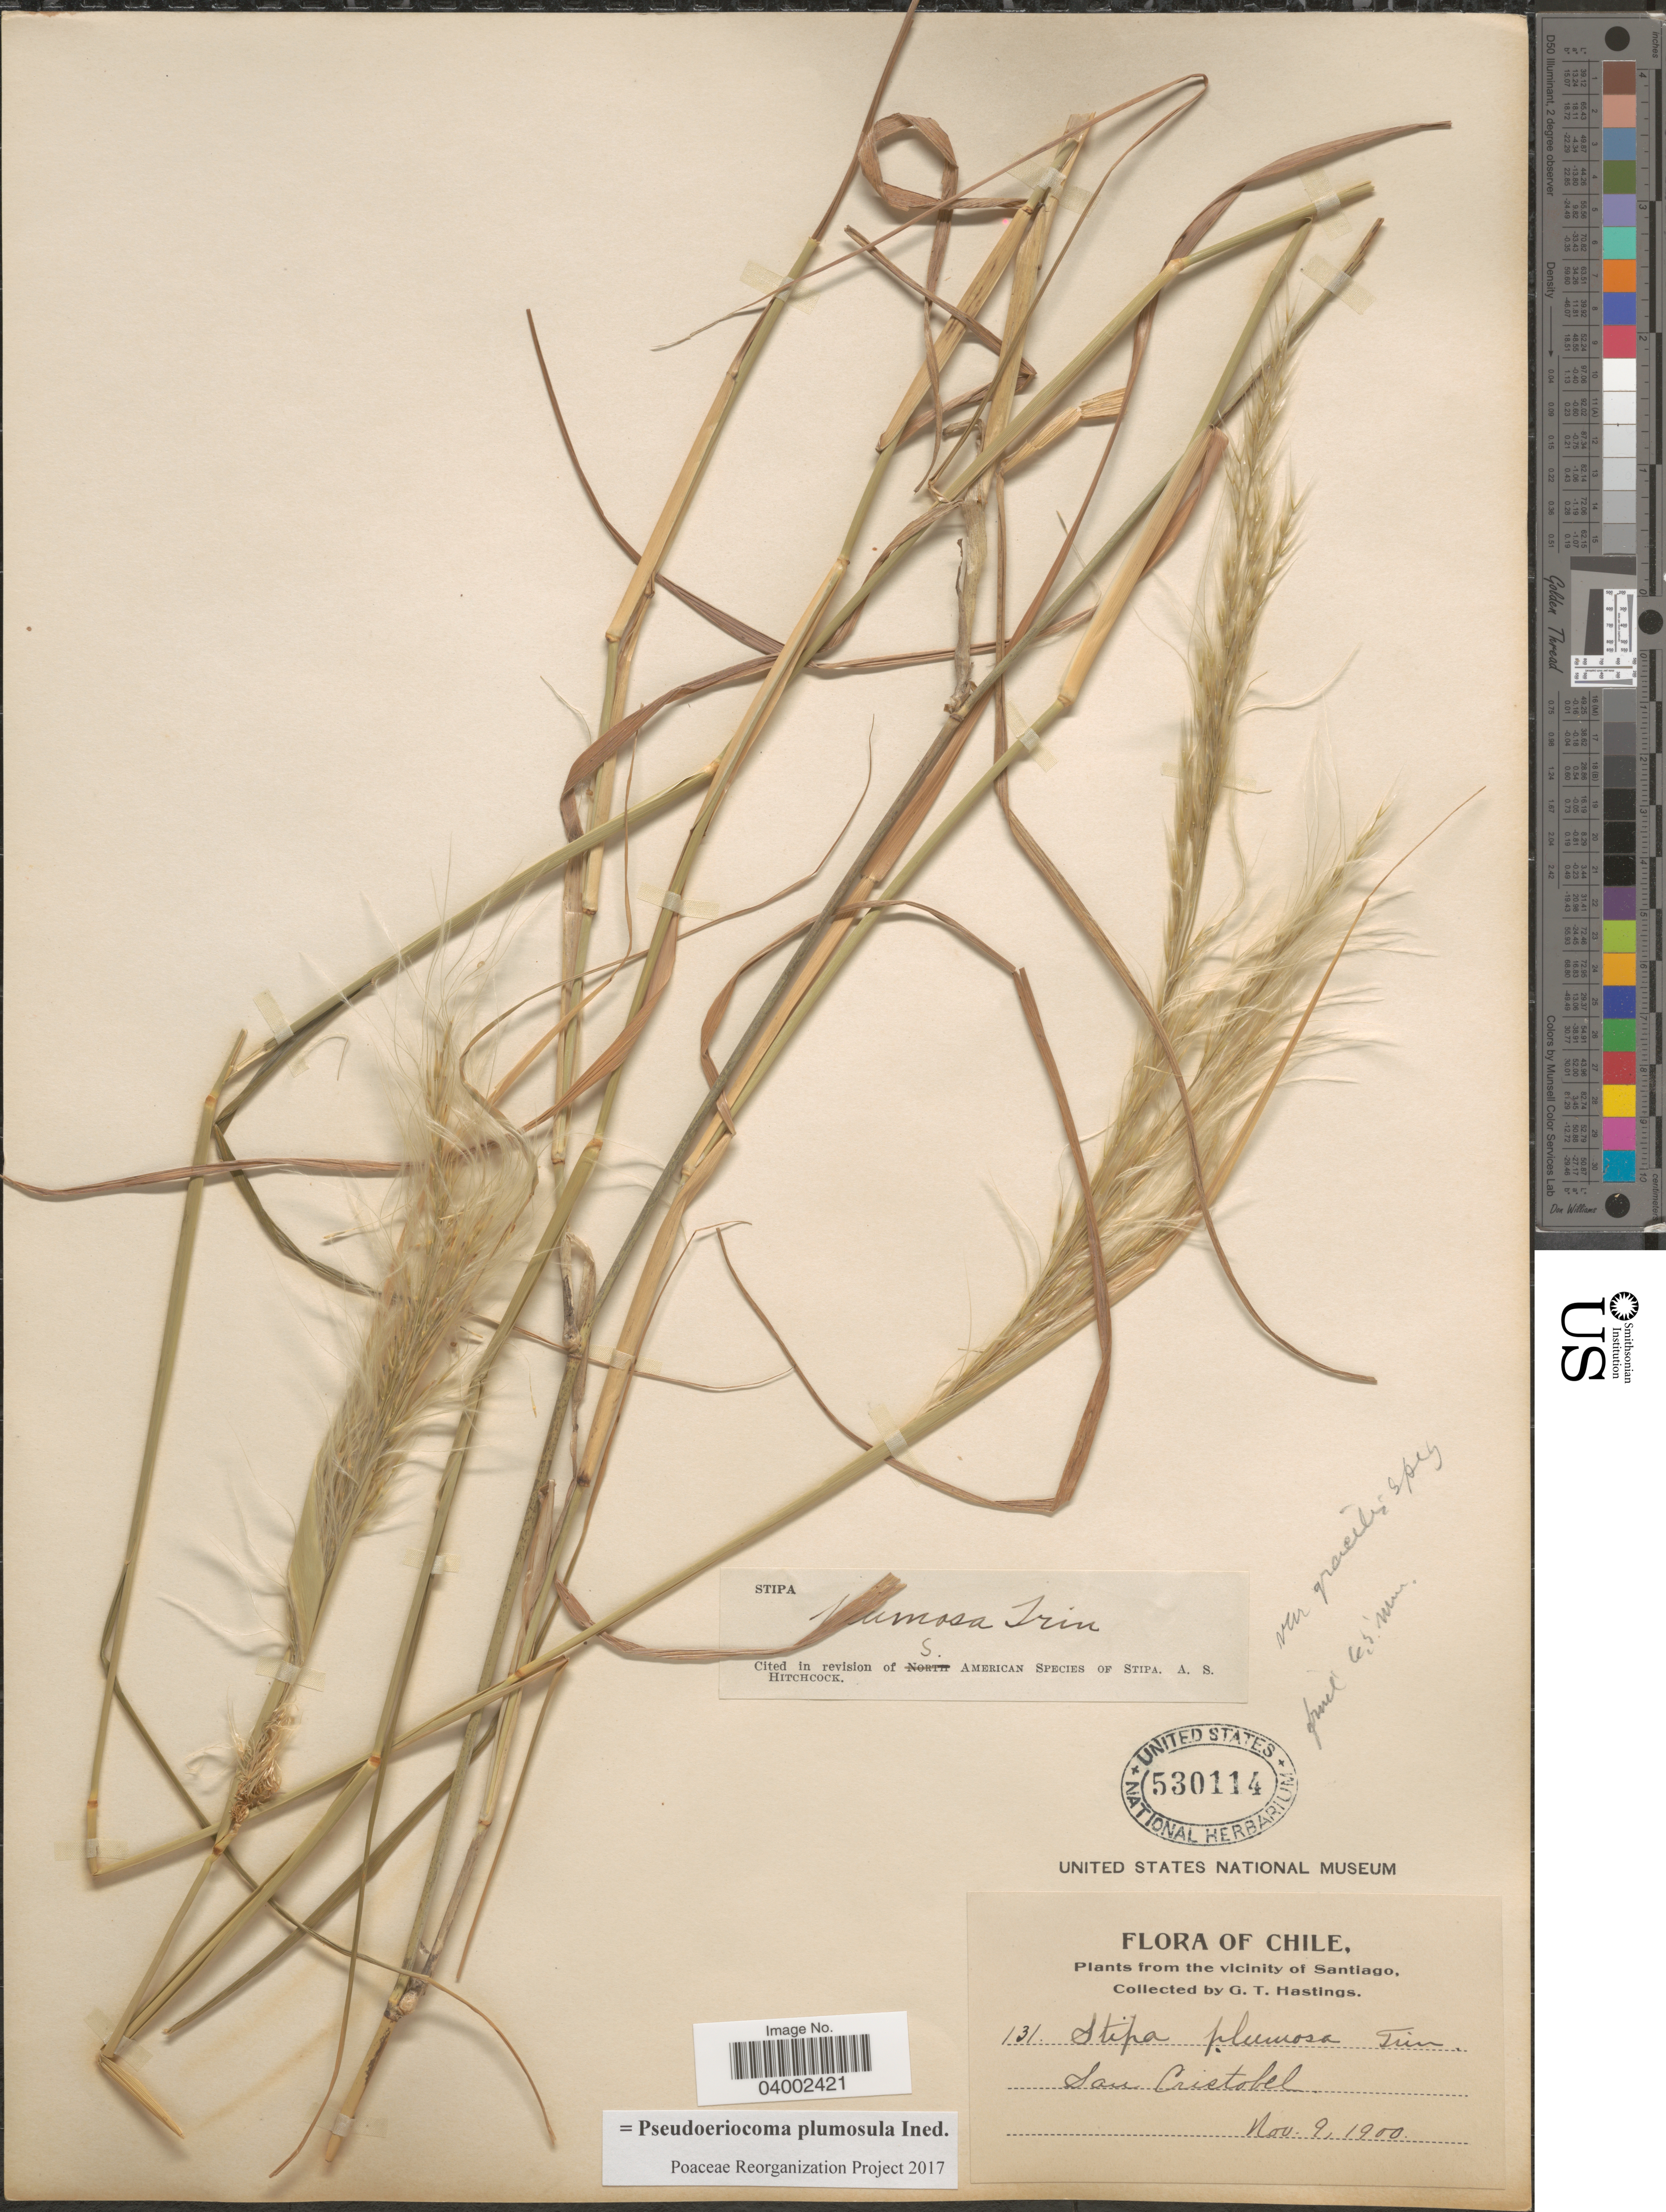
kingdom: Plantae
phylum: Tracheophyta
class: Liliopsida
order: Poales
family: Poaceae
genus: Pseudoeriocoma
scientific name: Pseudoeriocoma plumosula ined.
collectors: G. Hastings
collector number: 131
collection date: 1900-11-09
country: Chile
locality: Vicinity of Santiago. San Cristobal.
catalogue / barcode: US 530114